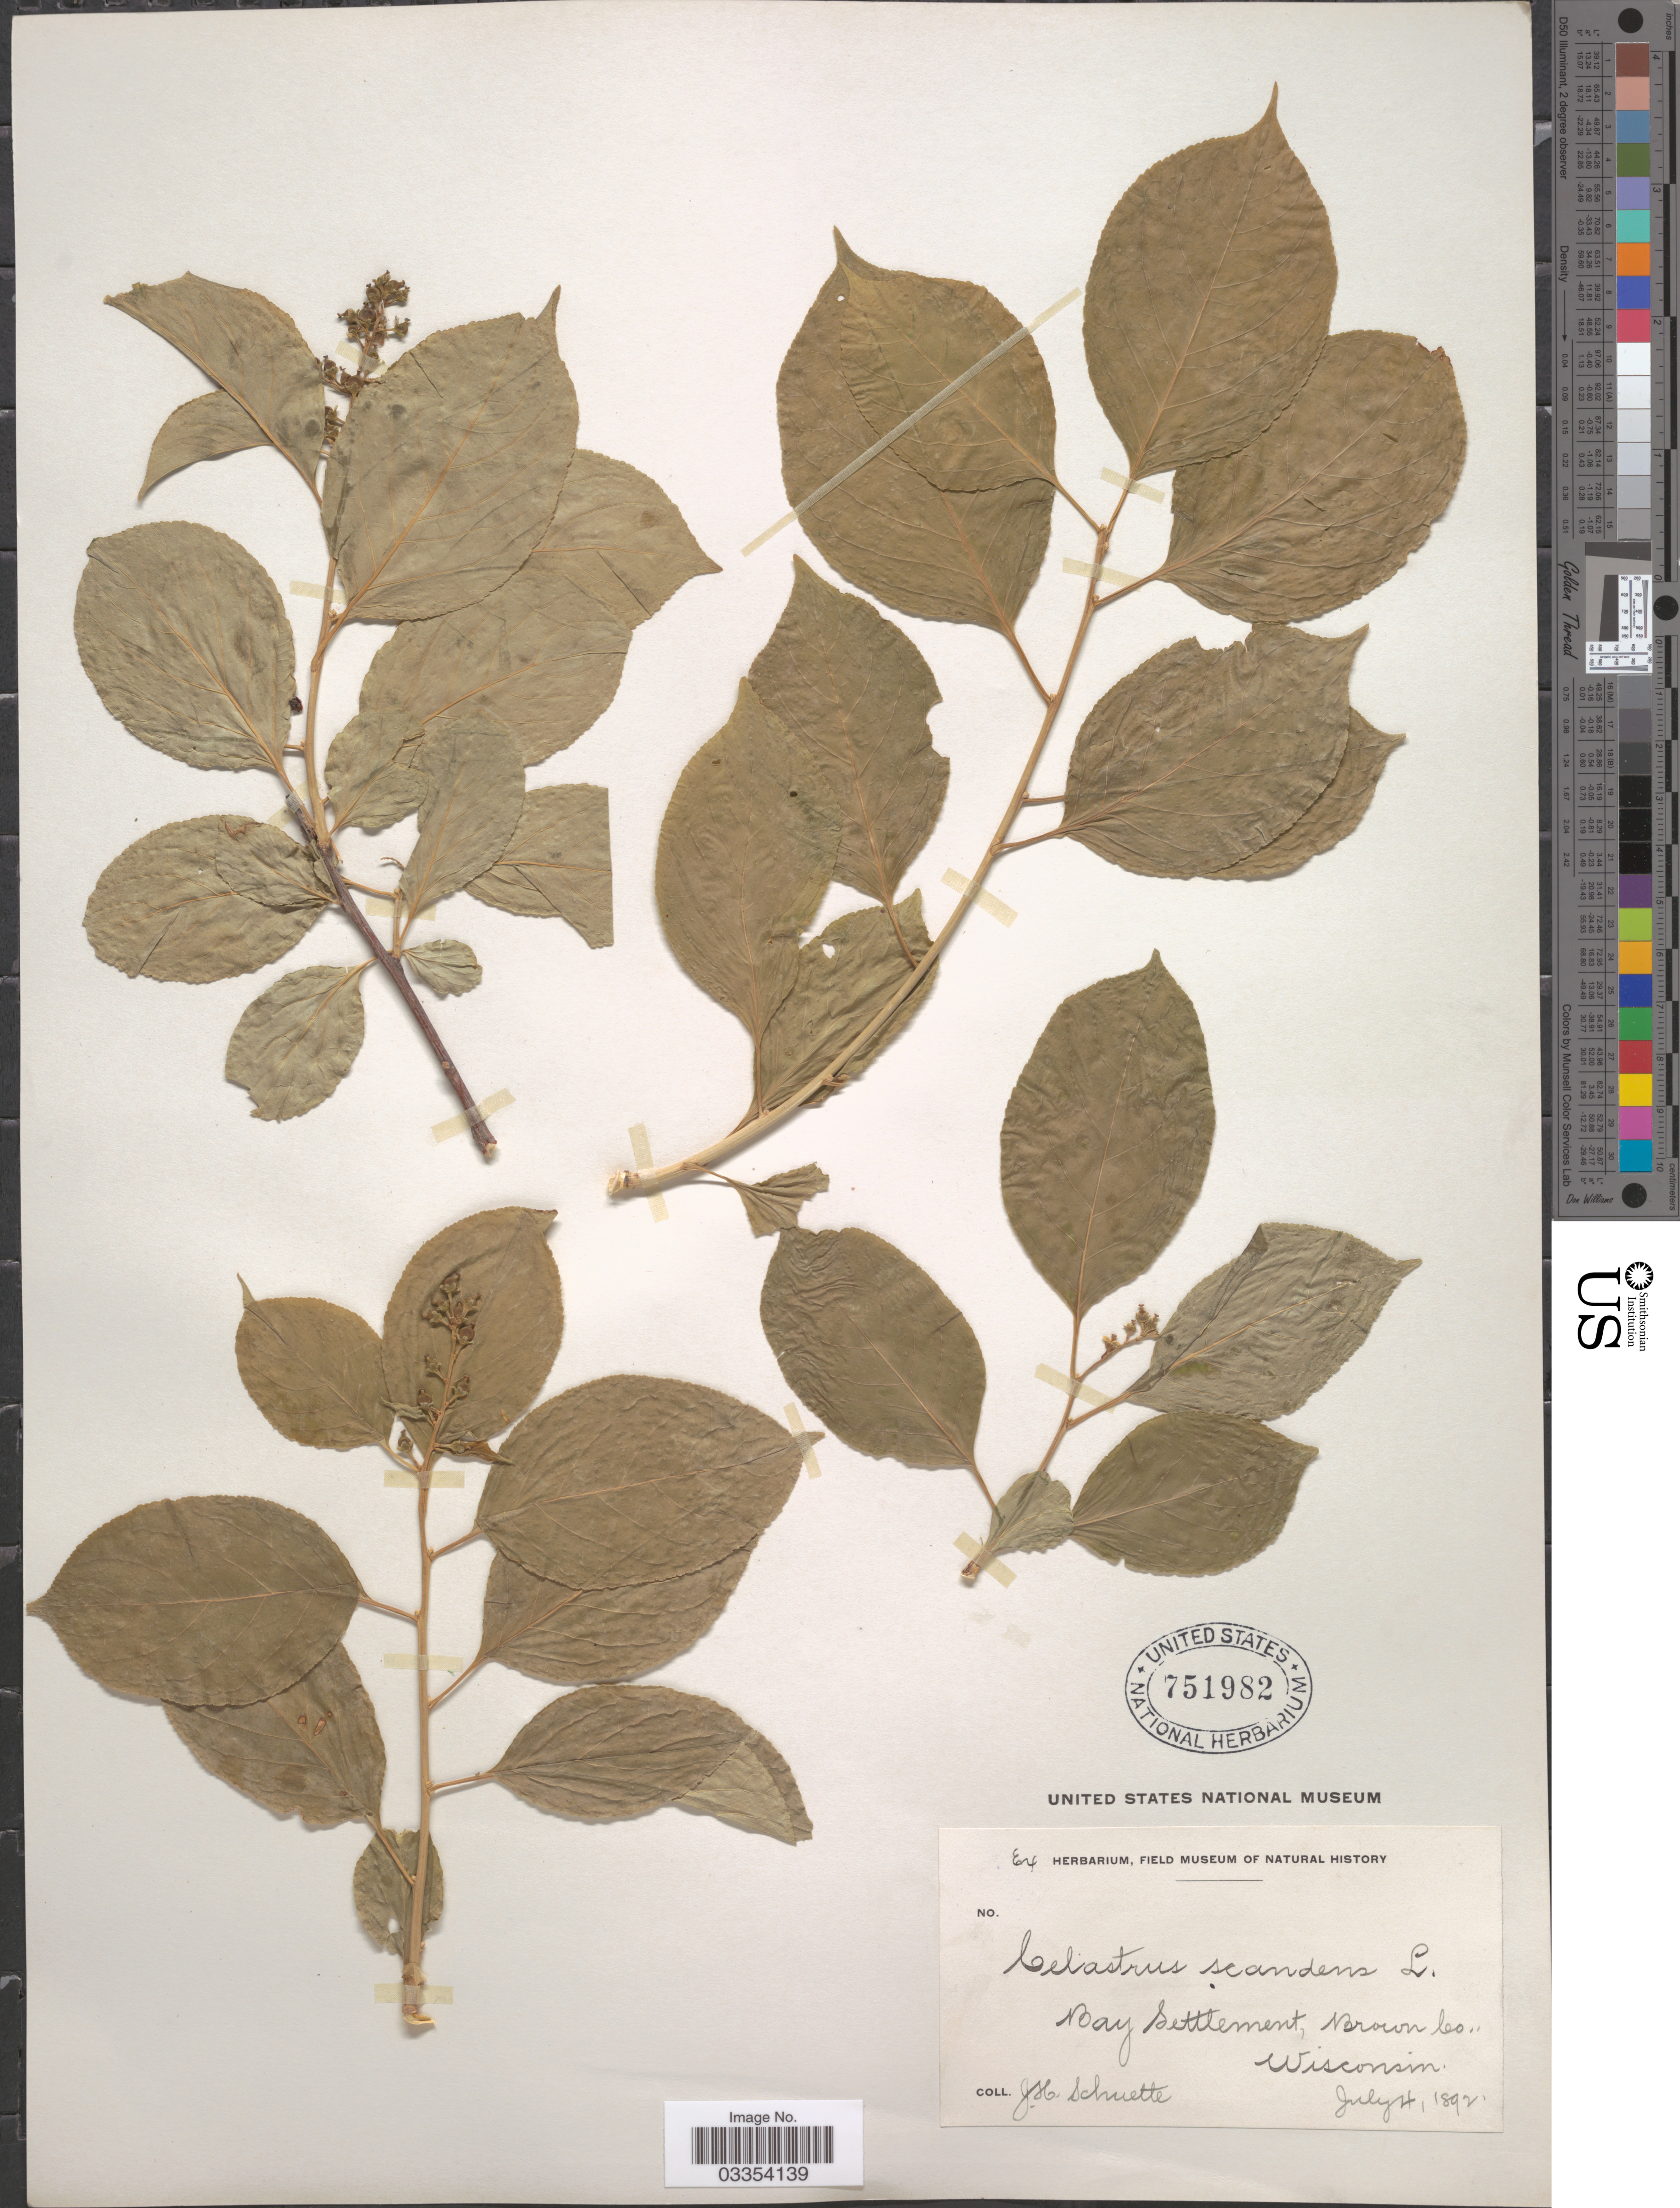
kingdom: Plantae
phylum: Tracheophyta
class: Magnoliopsida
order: Celastrales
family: Celastraceae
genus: Celastrus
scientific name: Celastrus scandens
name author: L.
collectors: J. H. Schuette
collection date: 1892-07-04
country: United States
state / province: Wisconsin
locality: Bay Settlement, Brown Co.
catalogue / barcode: US 751982